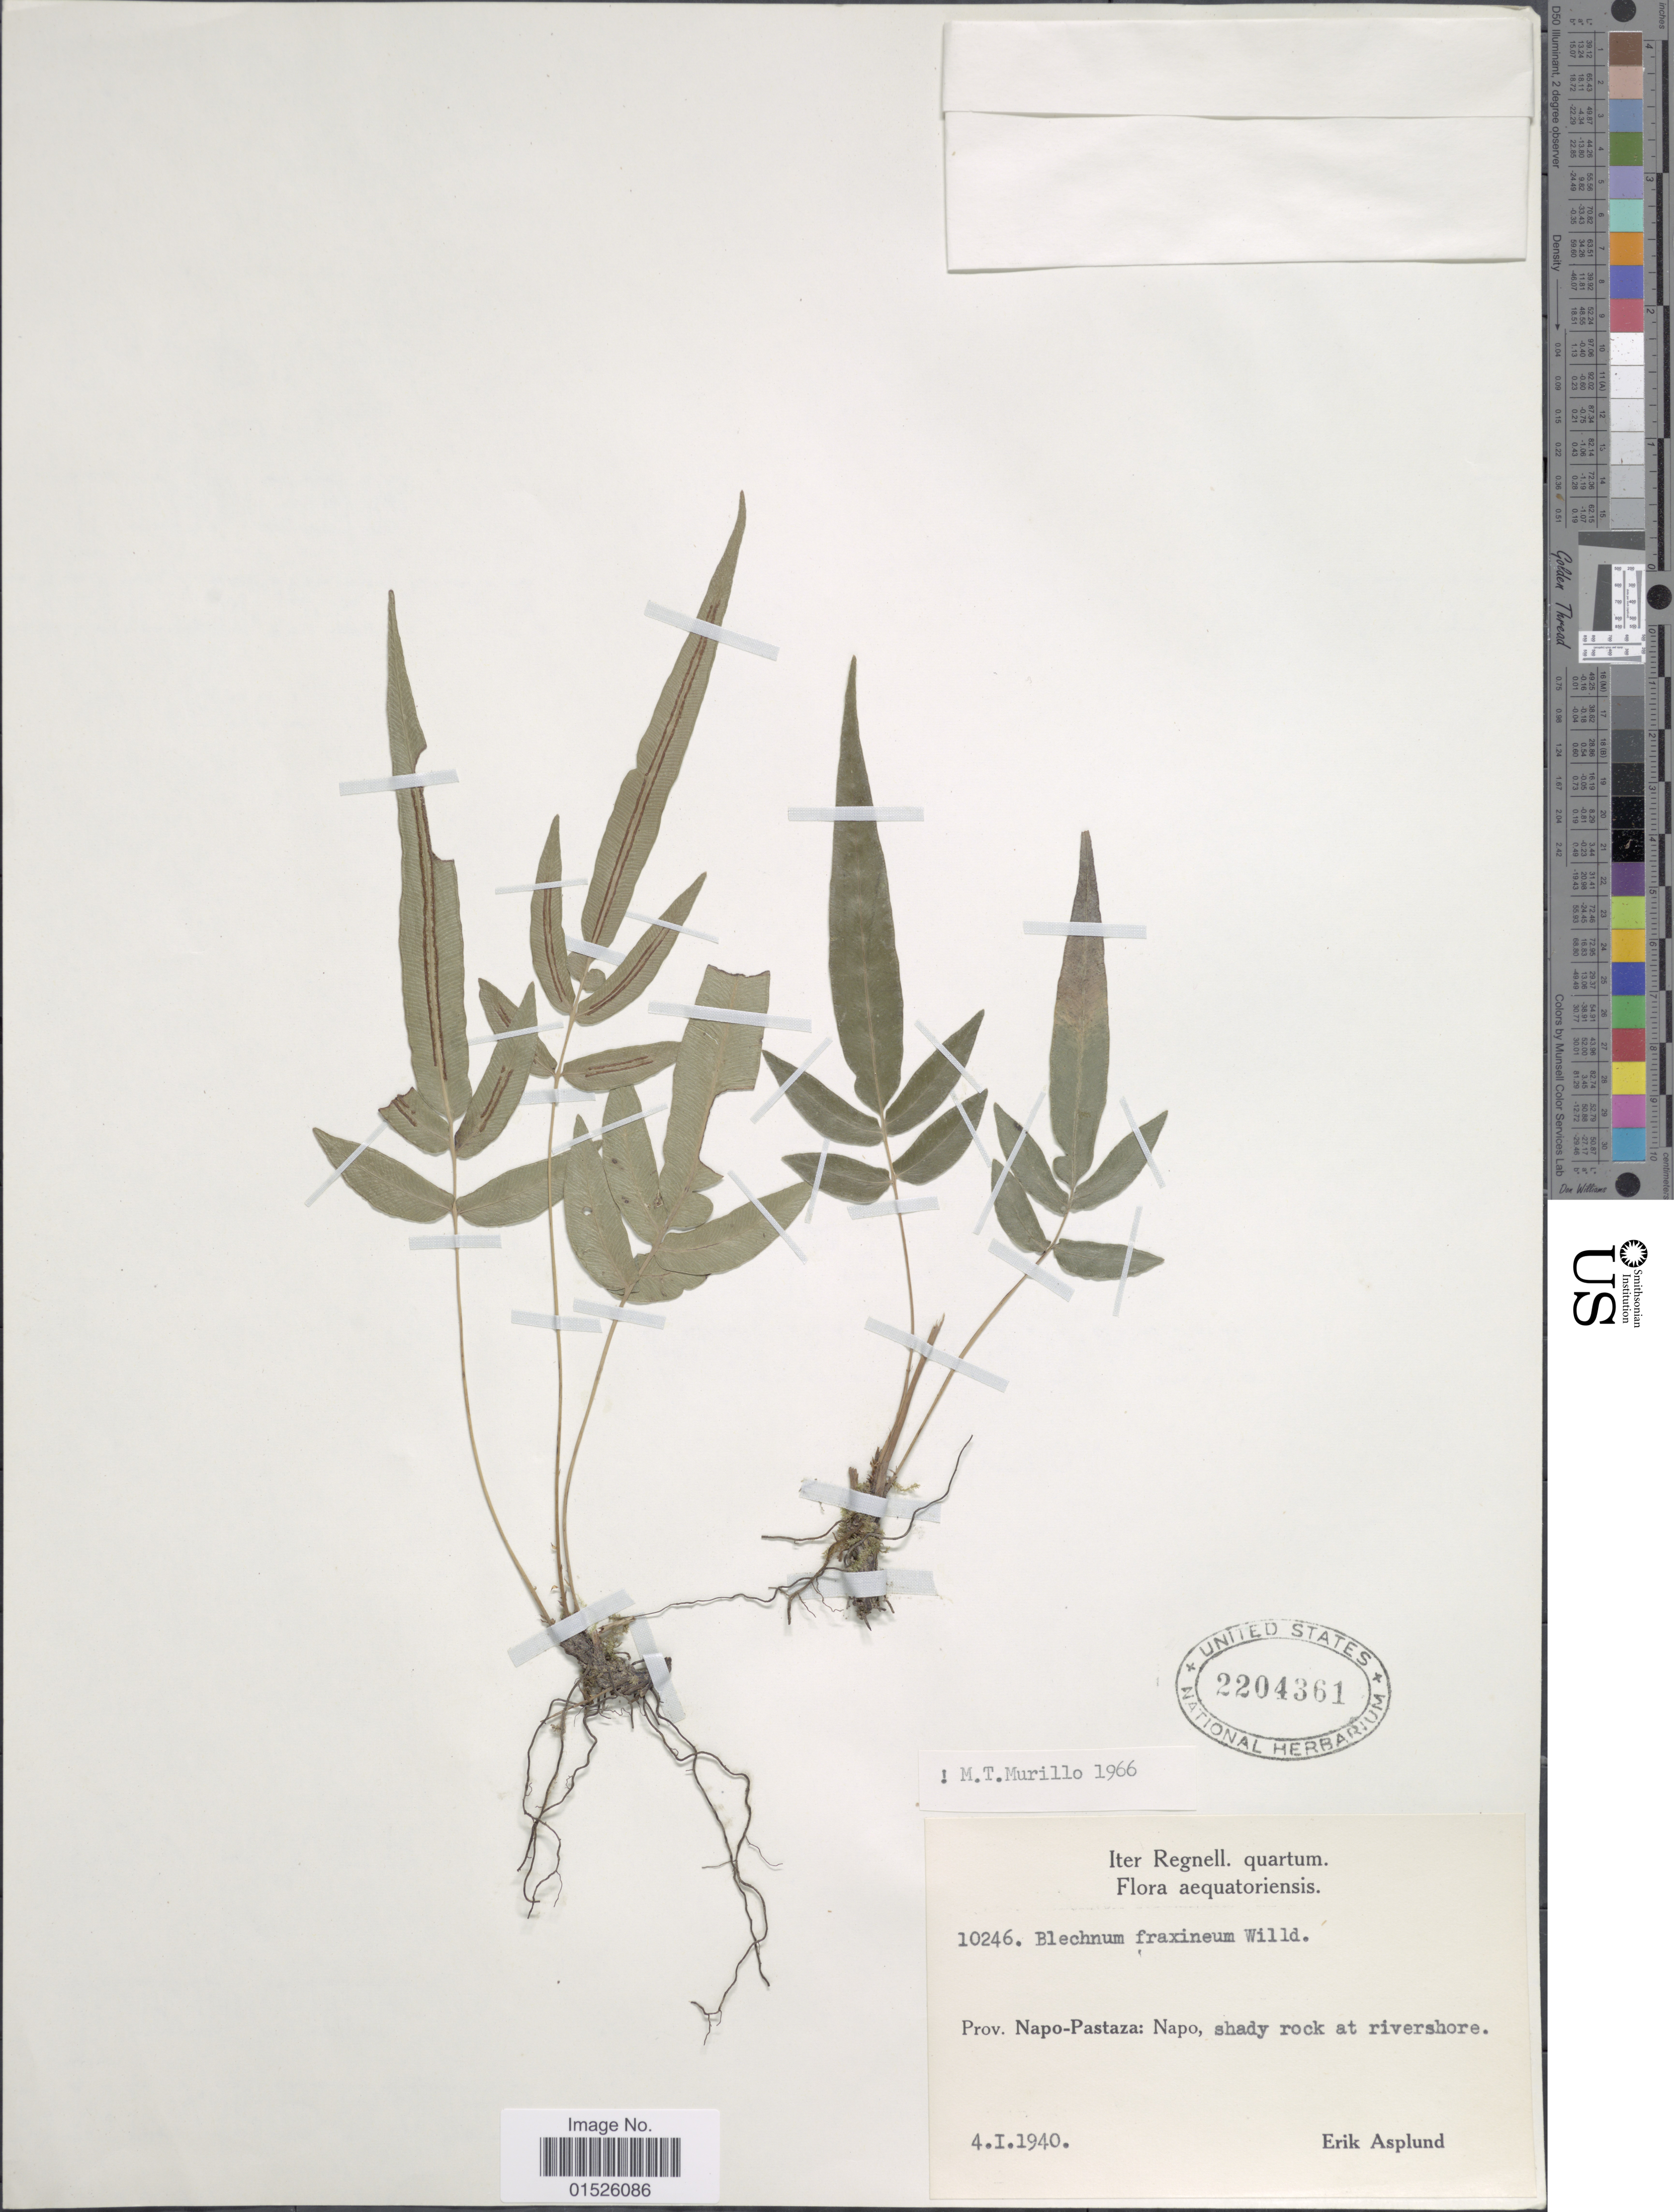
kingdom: Plantae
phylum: Tracheophyta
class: Polypodiopsida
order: Polypodiales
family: Blechnaceae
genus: Blechnum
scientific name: Blechnum gracile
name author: Kaulf.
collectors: E. Asplund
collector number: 10246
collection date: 1940-01-04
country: Ecuador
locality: Aequatoriensis, Prov.Napo-Pastaza: Napo, shady rock at rivershore.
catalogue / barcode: US 2204361